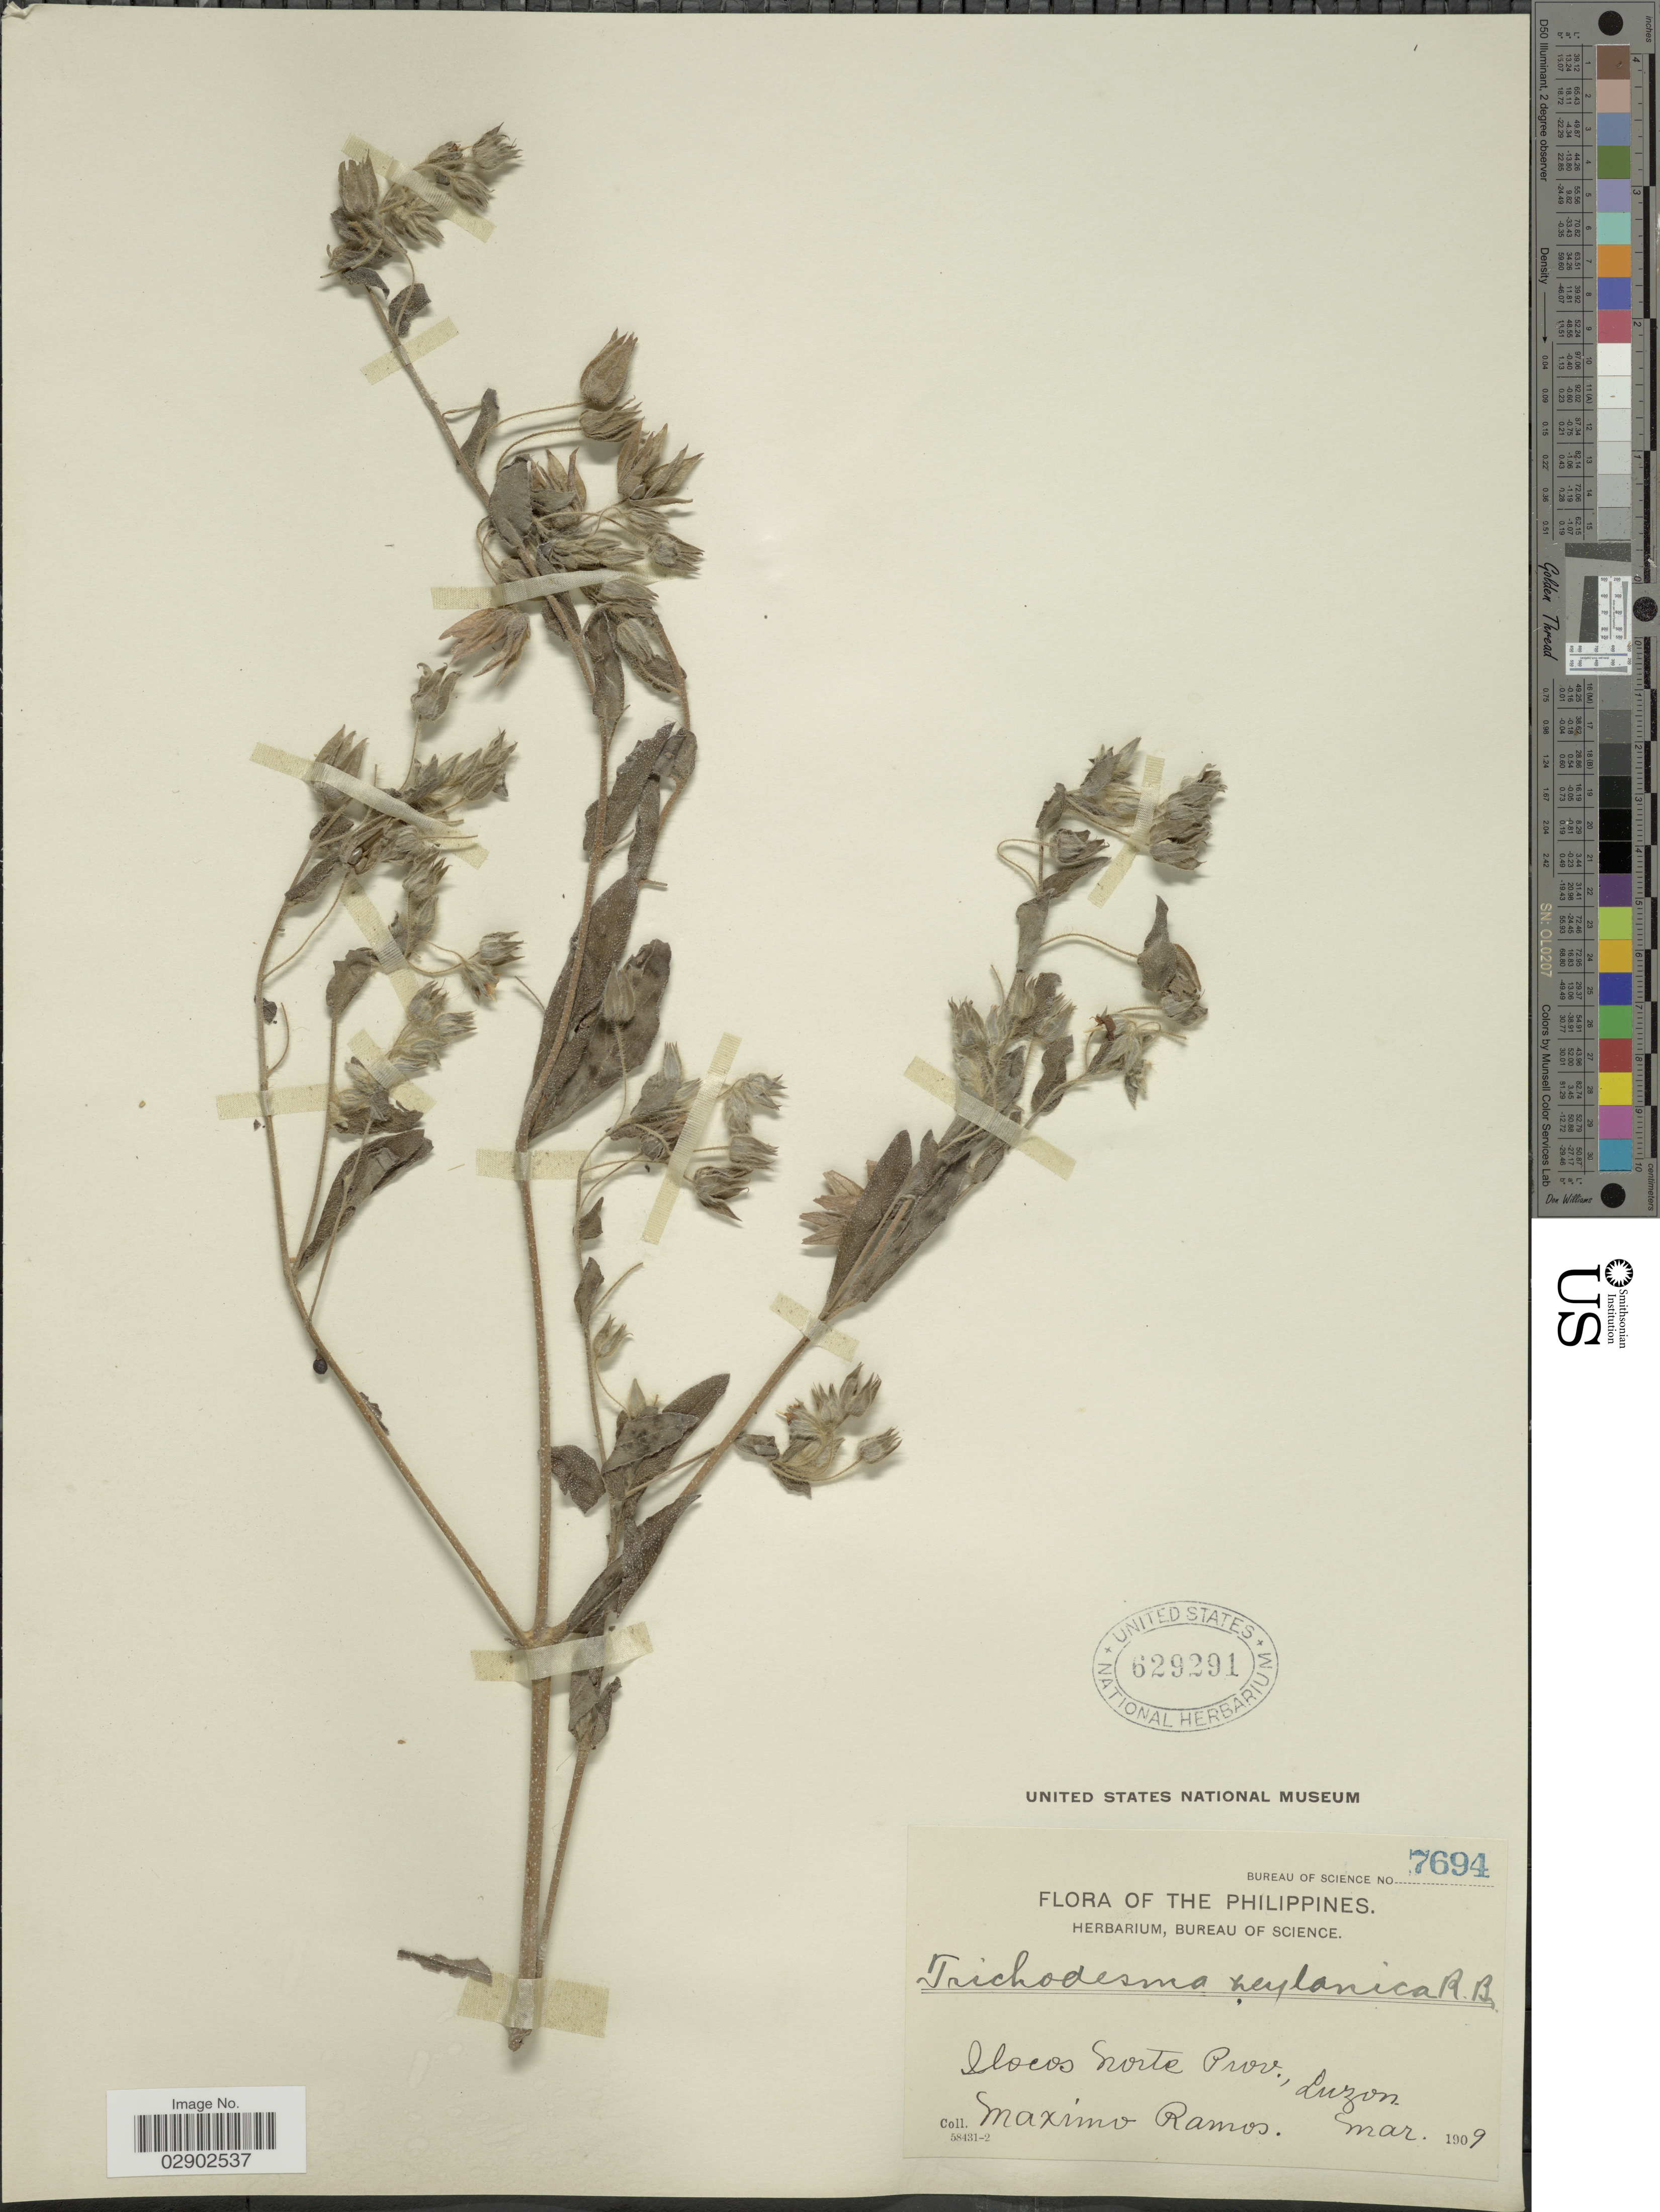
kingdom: Plantae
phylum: Tracheophyta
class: Magnoliopsida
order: Boraginales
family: Boraginaceae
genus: Trichodesma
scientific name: Trichodesma zeylanicum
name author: (Burm. f.) R. Br.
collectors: M. Ramos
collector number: Bureau of Science 7694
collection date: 1909-03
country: Philippines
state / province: Ilocos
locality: Ilocos Norte Prov., Luzon.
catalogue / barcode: US 629291